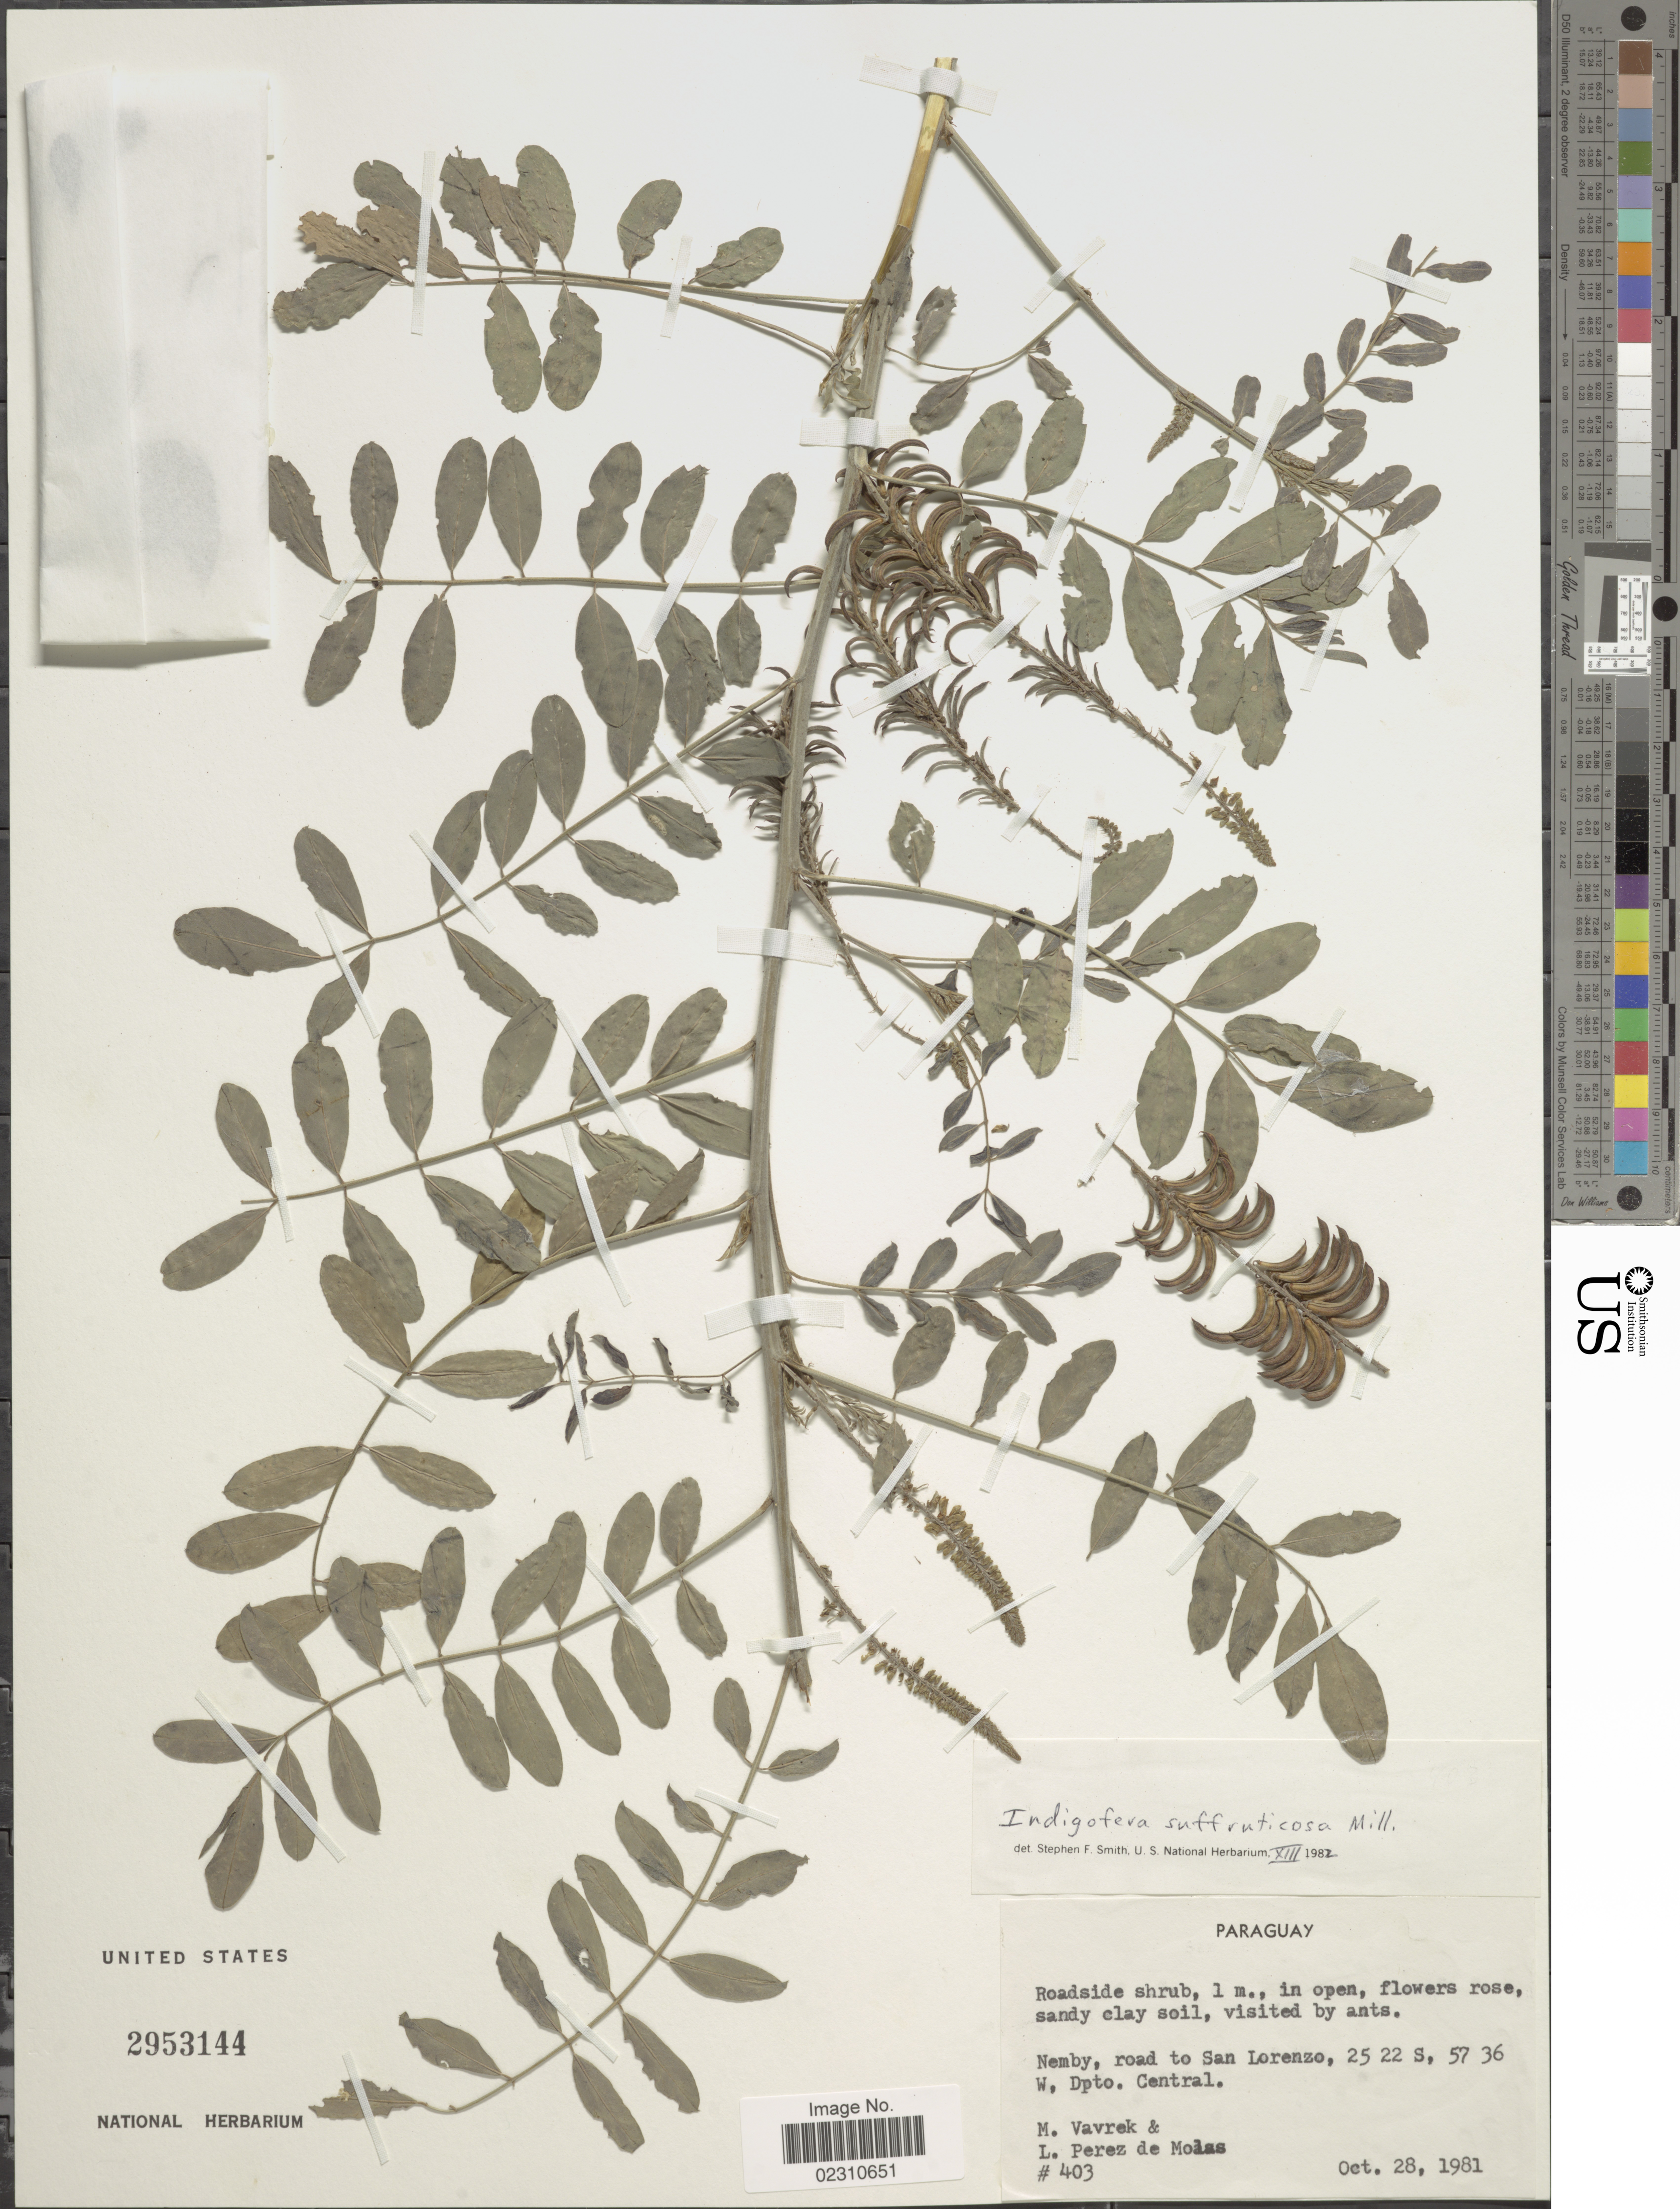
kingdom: Plantae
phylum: Tracheophyta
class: Magnoliopsida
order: Fabales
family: Fabaceae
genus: Indigofera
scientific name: Indigofera suffruticosa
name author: Mill.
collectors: M. Vavrek & L. Perez de Molas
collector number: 403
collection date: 1981-10-28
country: Paraguay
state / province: Central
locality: Nemby, road to San Lorenzo W. Dpto. central.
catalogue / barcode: US 2953144